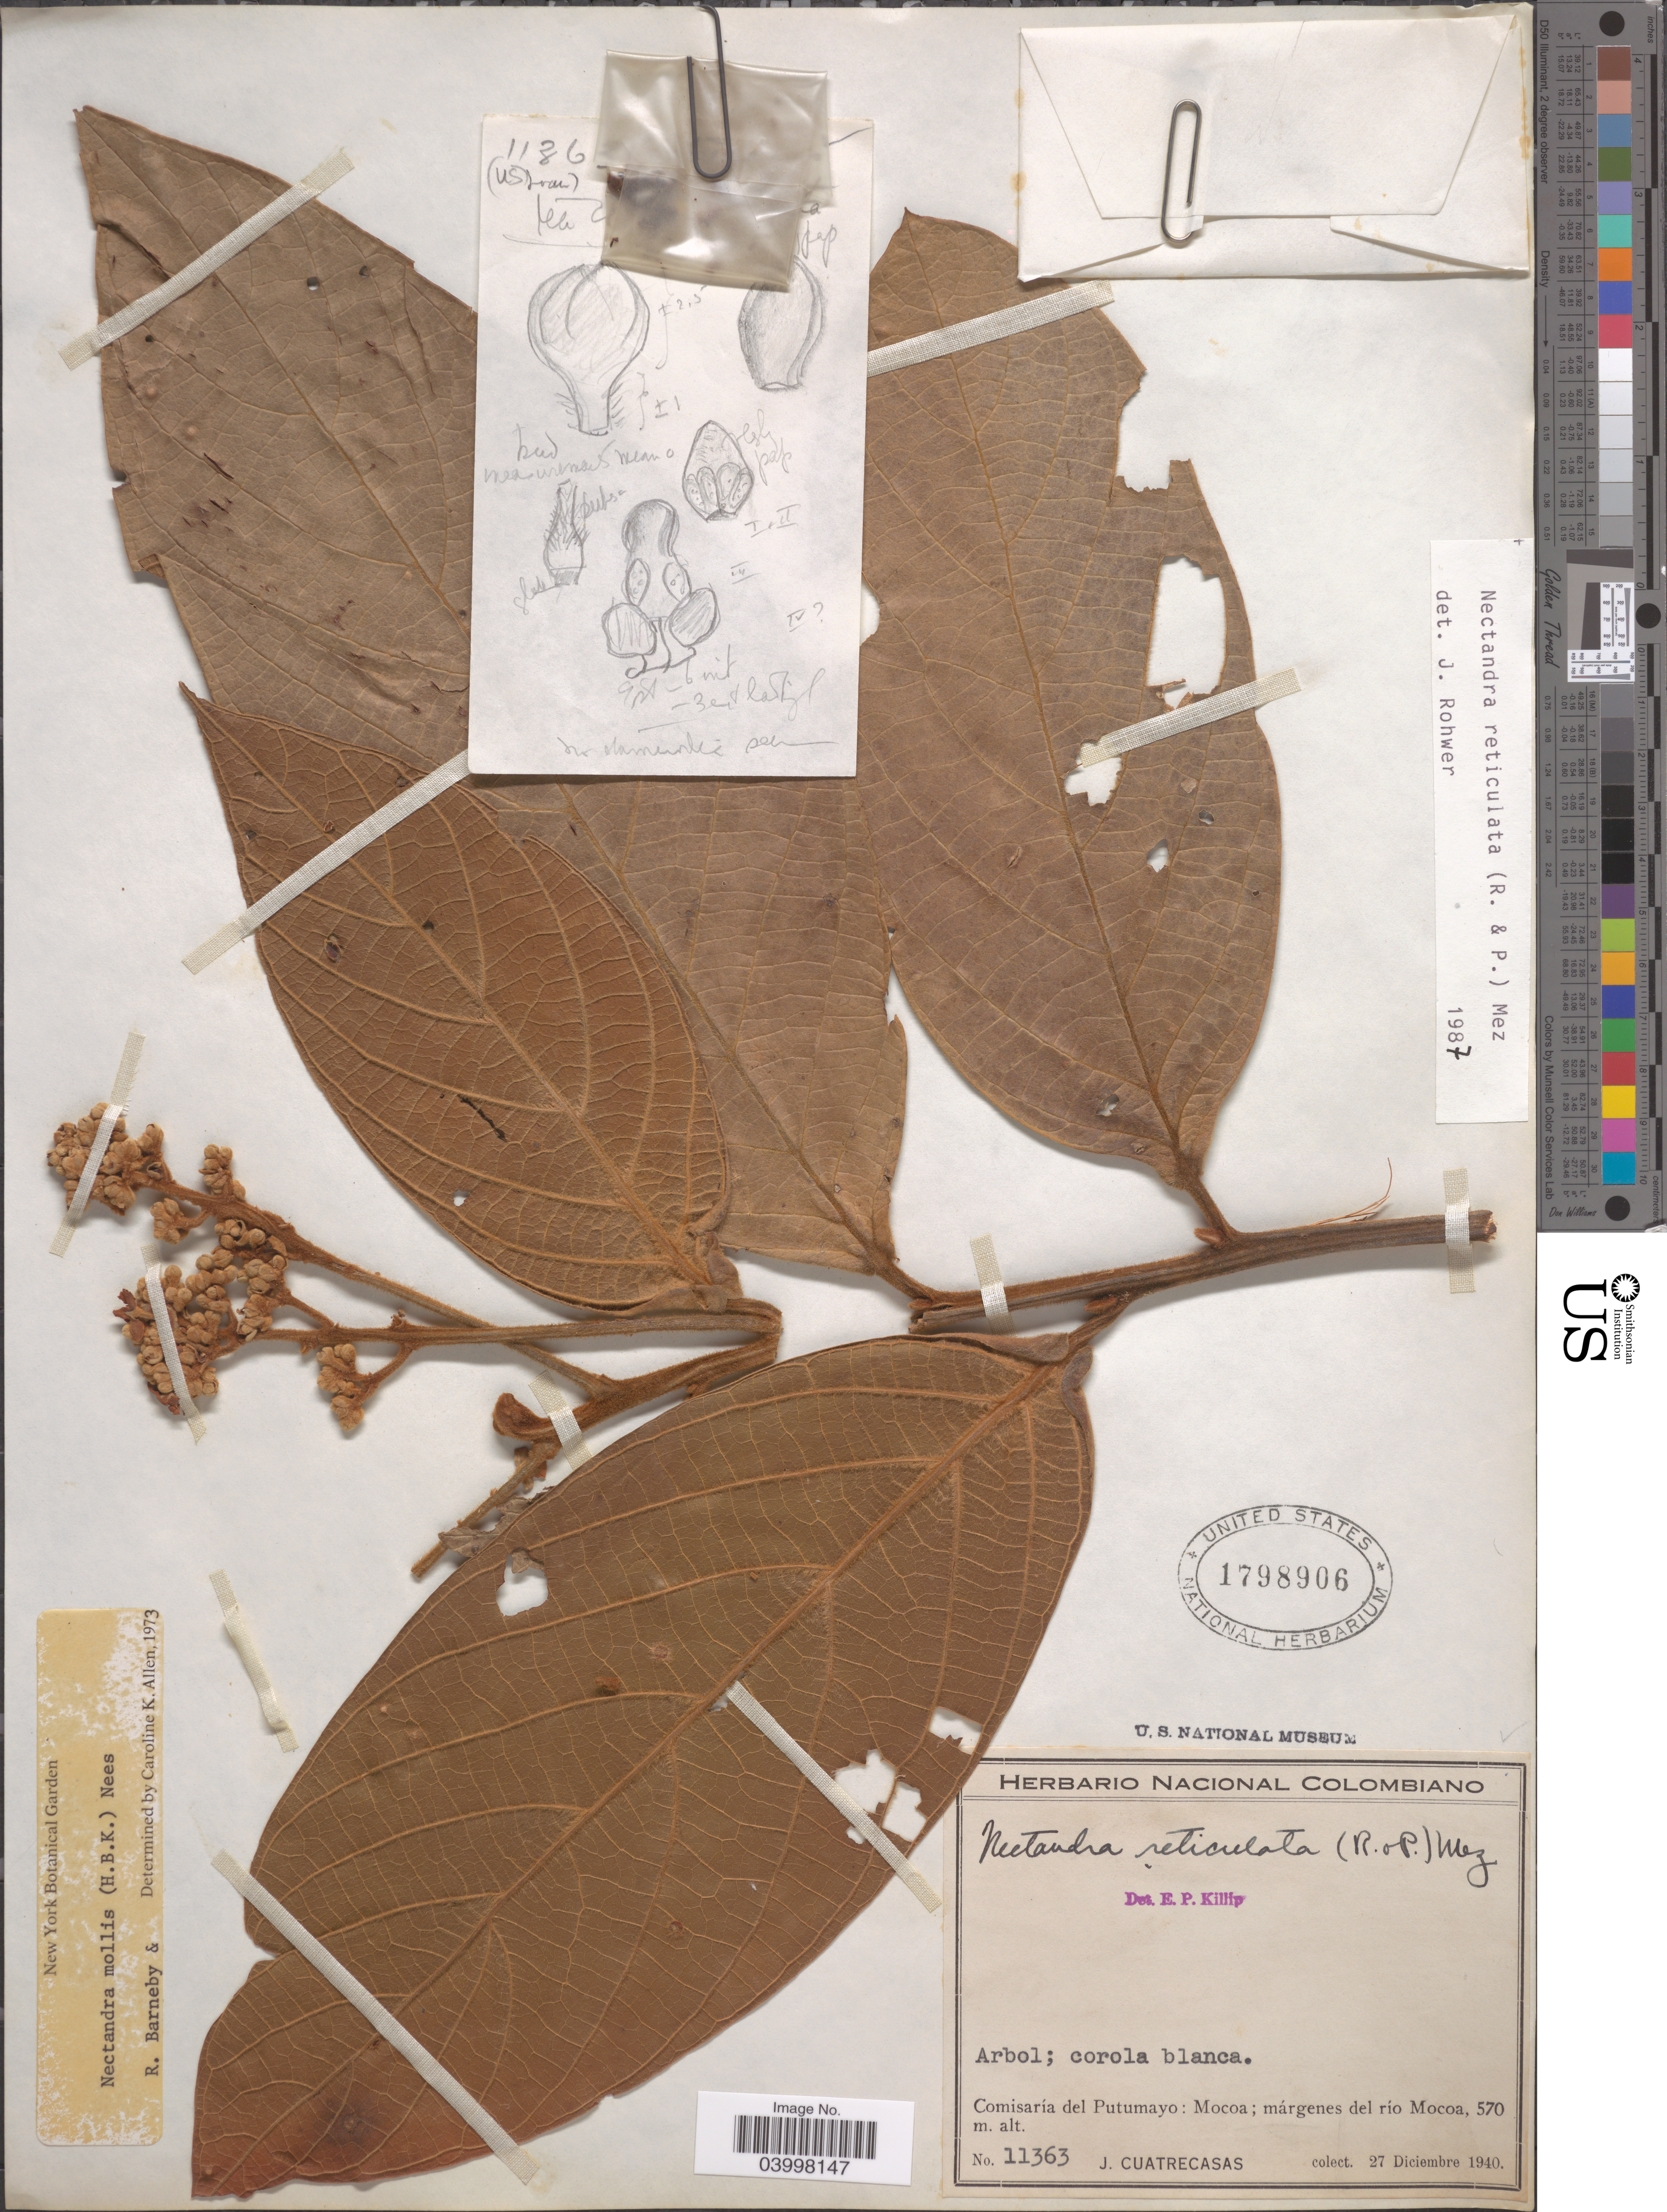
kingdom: Plantae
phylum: Tracheophyta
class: Magnoliopsida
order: Laurales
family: Lauraceae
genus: Nectandra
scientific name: Nectandra reticulata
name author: (Ruiz & Pav.) Mez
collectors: J. Cuatrecasas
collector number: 11363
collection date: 1940-12-27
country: Colombia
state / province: Putumayo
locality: Comisaría del Putumayo: Mocoa; márgenes del río Mocoa.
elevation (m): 570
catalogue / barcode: US 1798906